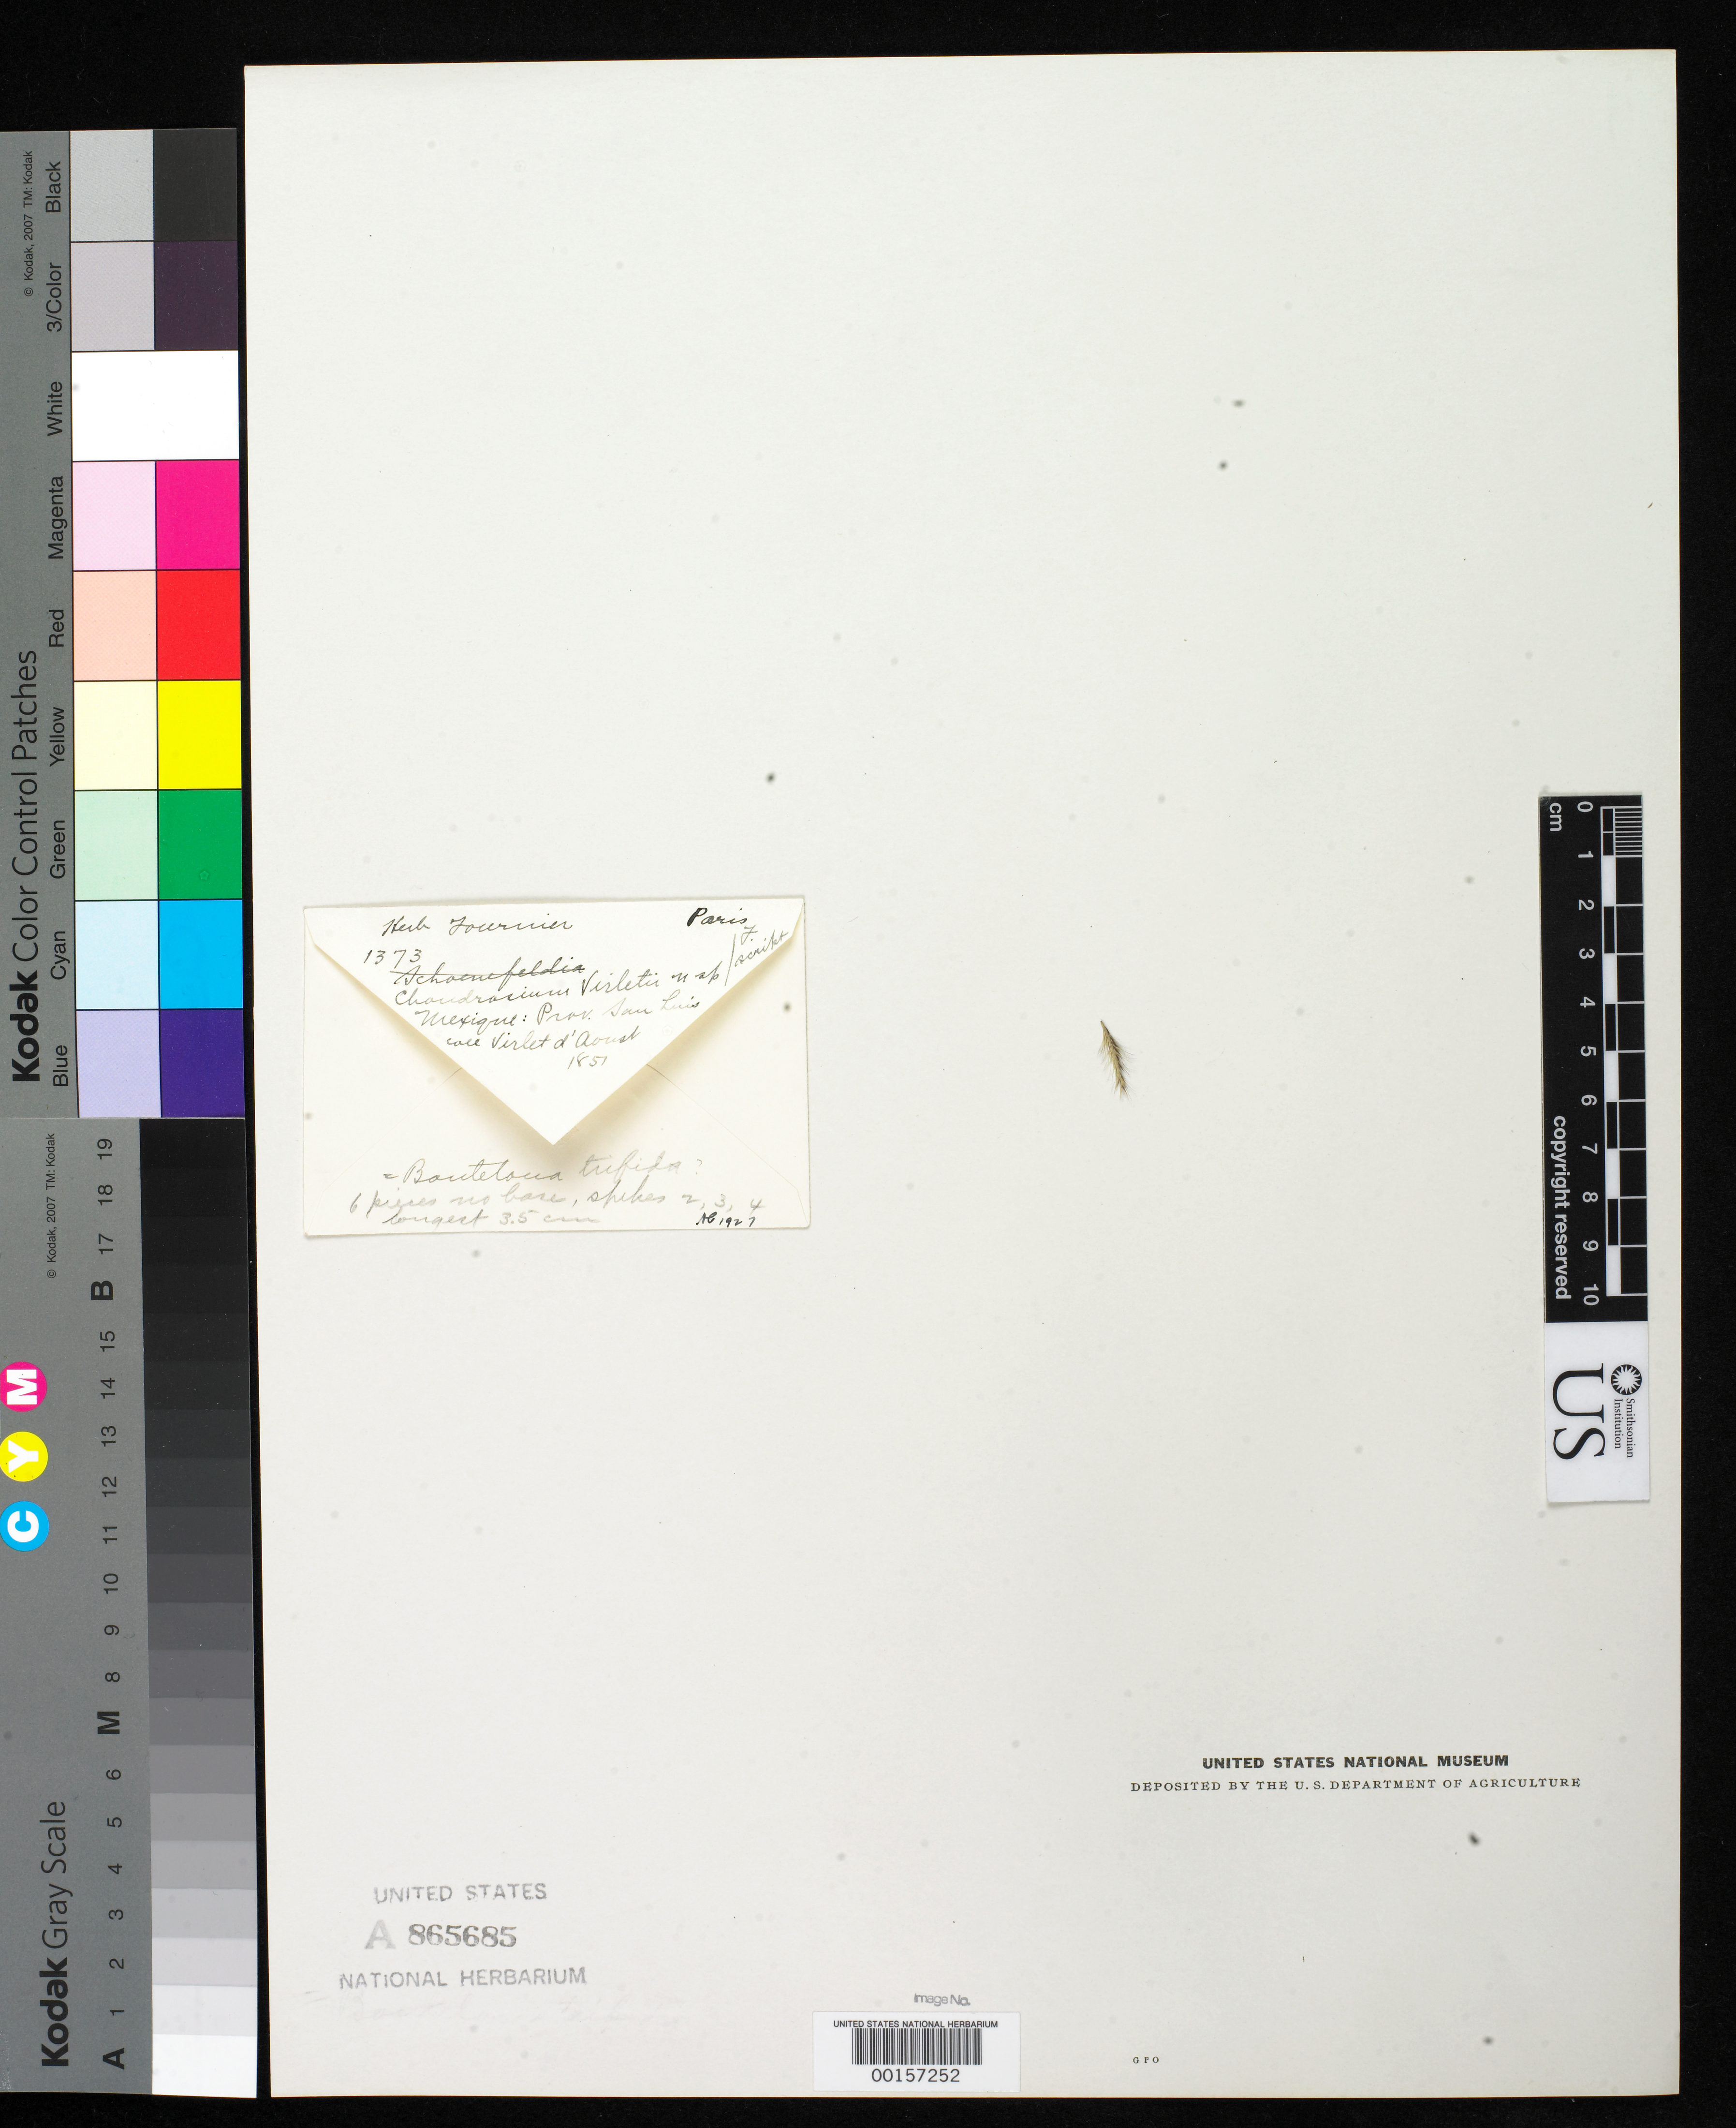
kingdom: Plantae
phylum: Tracheophyta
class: Liliopsida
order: Poales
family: Poaceae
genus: Chondrosum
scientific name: Chondrosum virletii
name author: E. Fourn.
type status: Type Fragment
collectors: M. Virlet d'Aoust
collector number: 1373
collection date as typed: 1851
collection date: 1851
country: Mexico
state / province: San Luis Potosi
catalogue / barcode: US 865685A